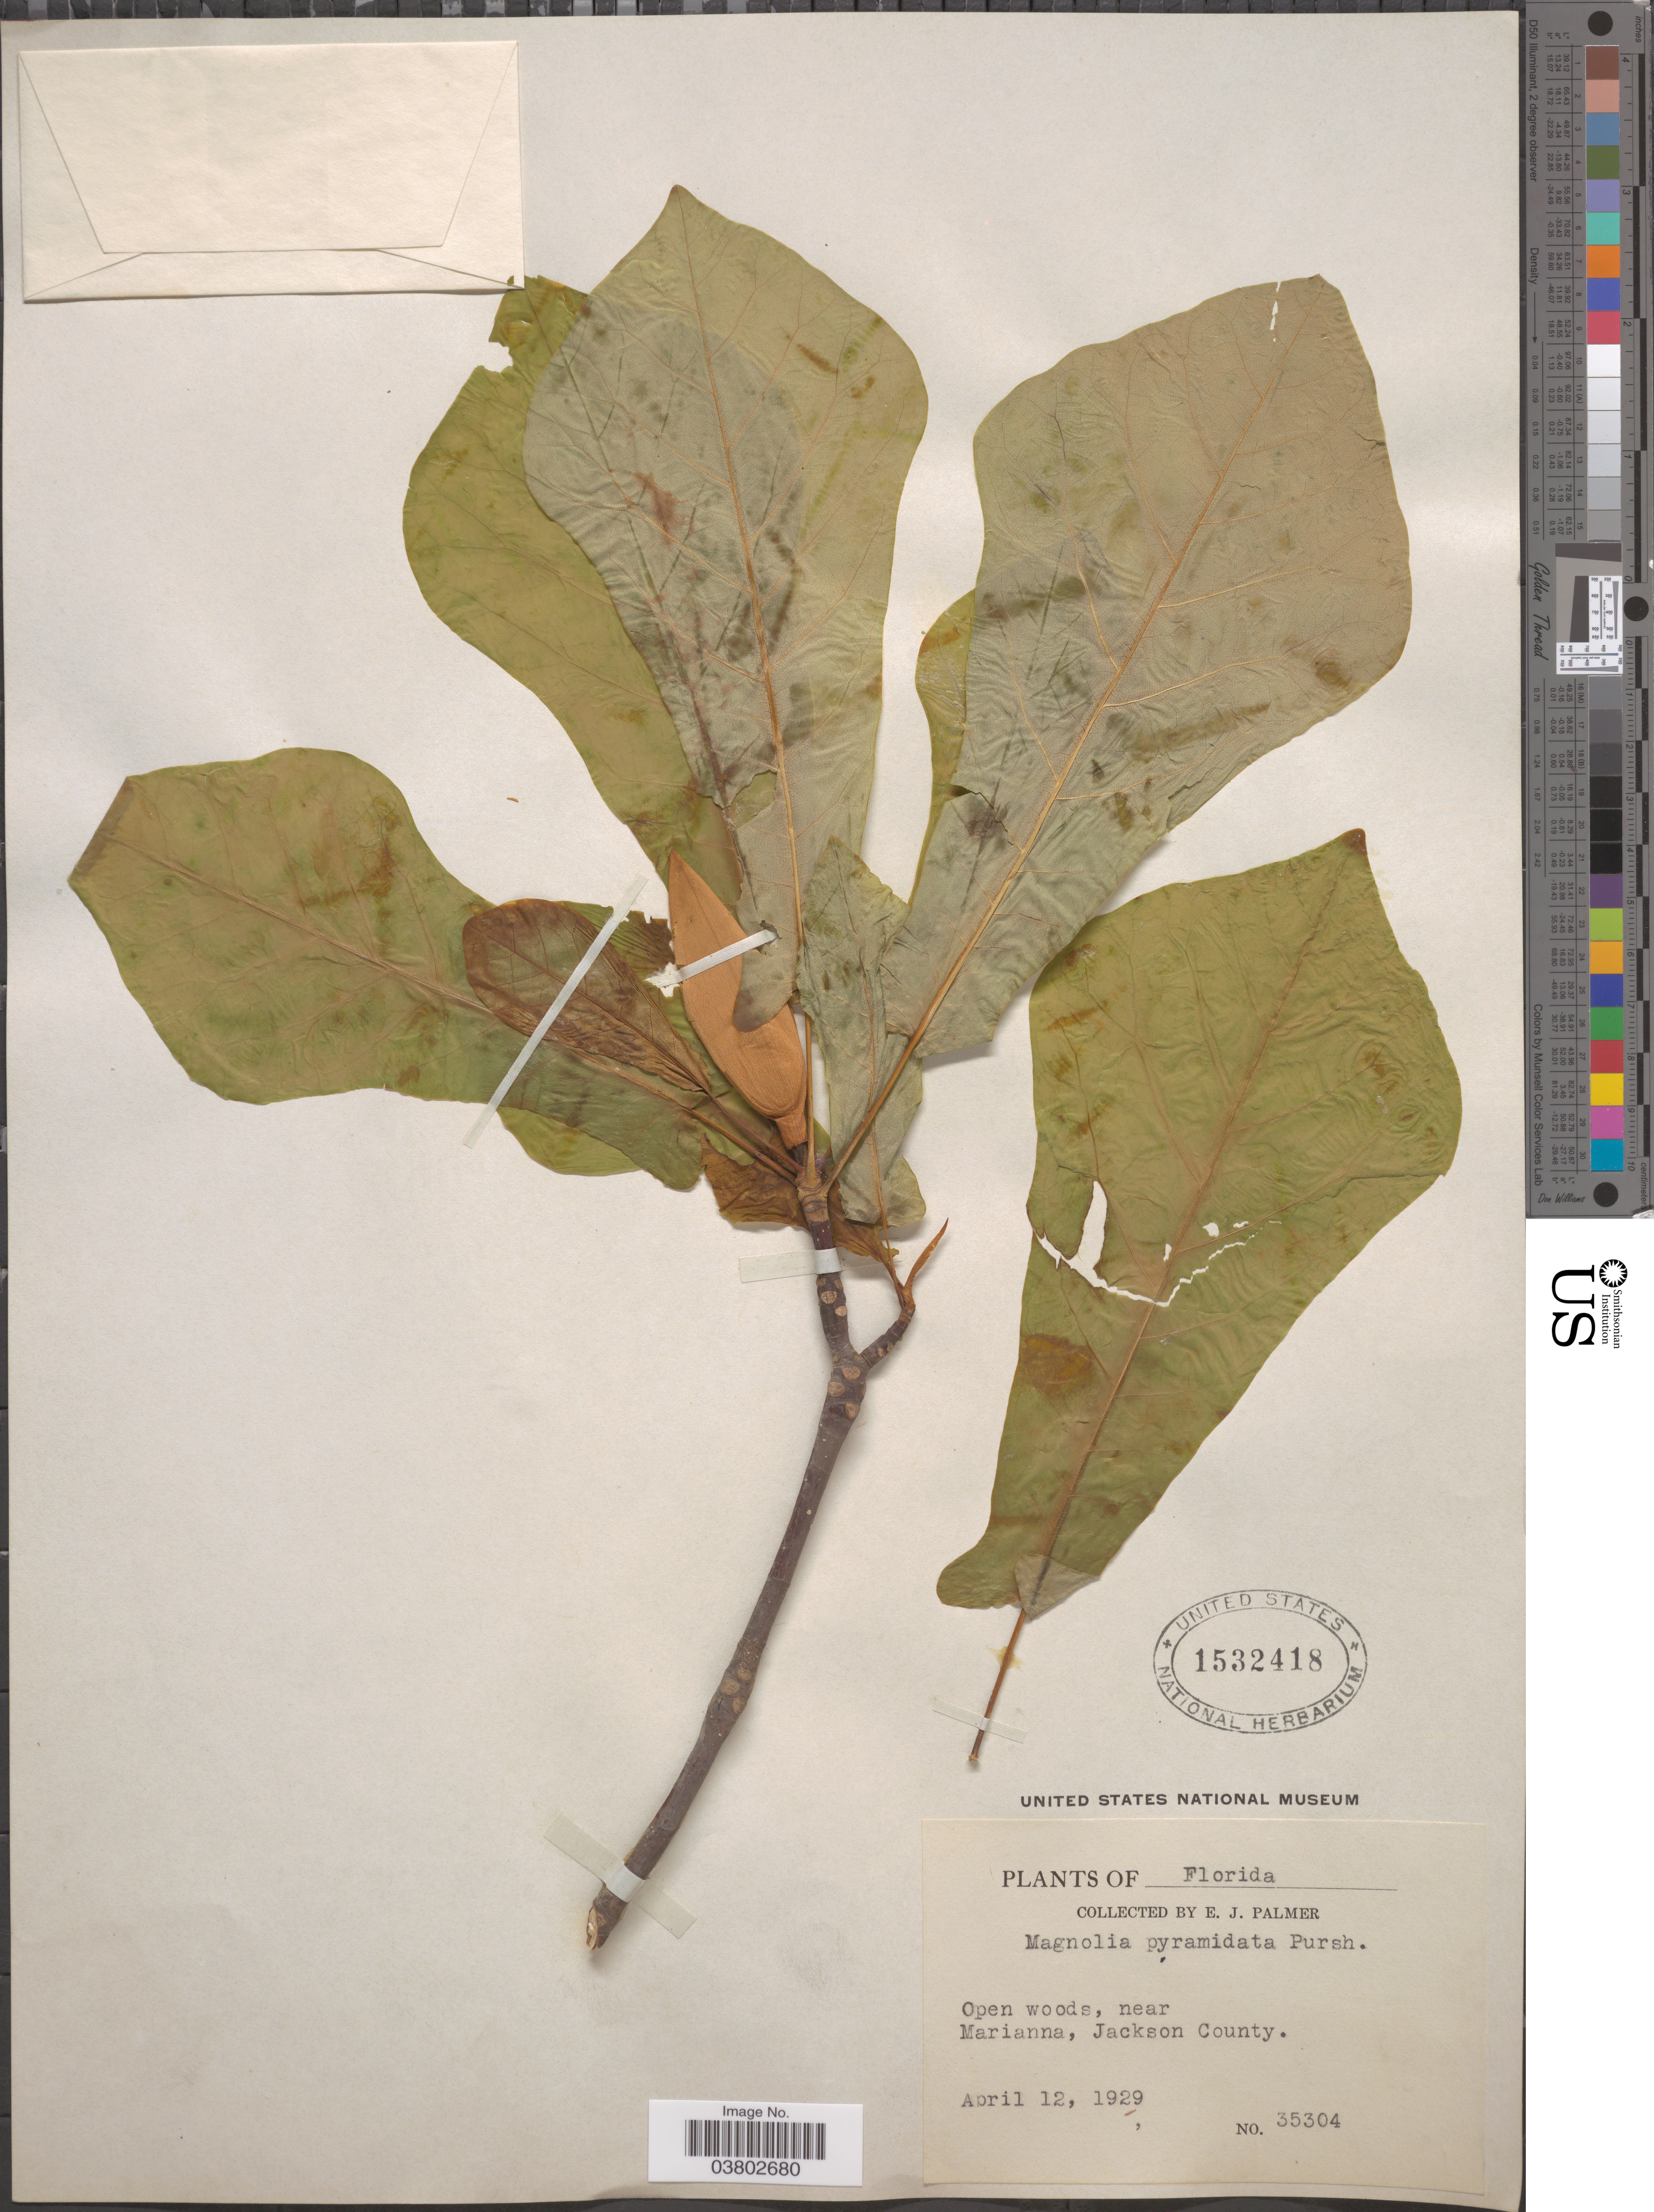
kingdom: Plantae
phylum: Tracheophyta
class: Magnoliopsida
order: Magnoliales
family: Magnoliaceae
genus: Magnolia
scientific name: Magnolia pyramidata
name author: W. Bartram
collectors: E. J. Palmer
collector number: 35304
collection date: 1929-04-12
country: United States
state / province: Florida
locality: Near Marianna, Jackson County.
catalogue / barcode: US 1532418